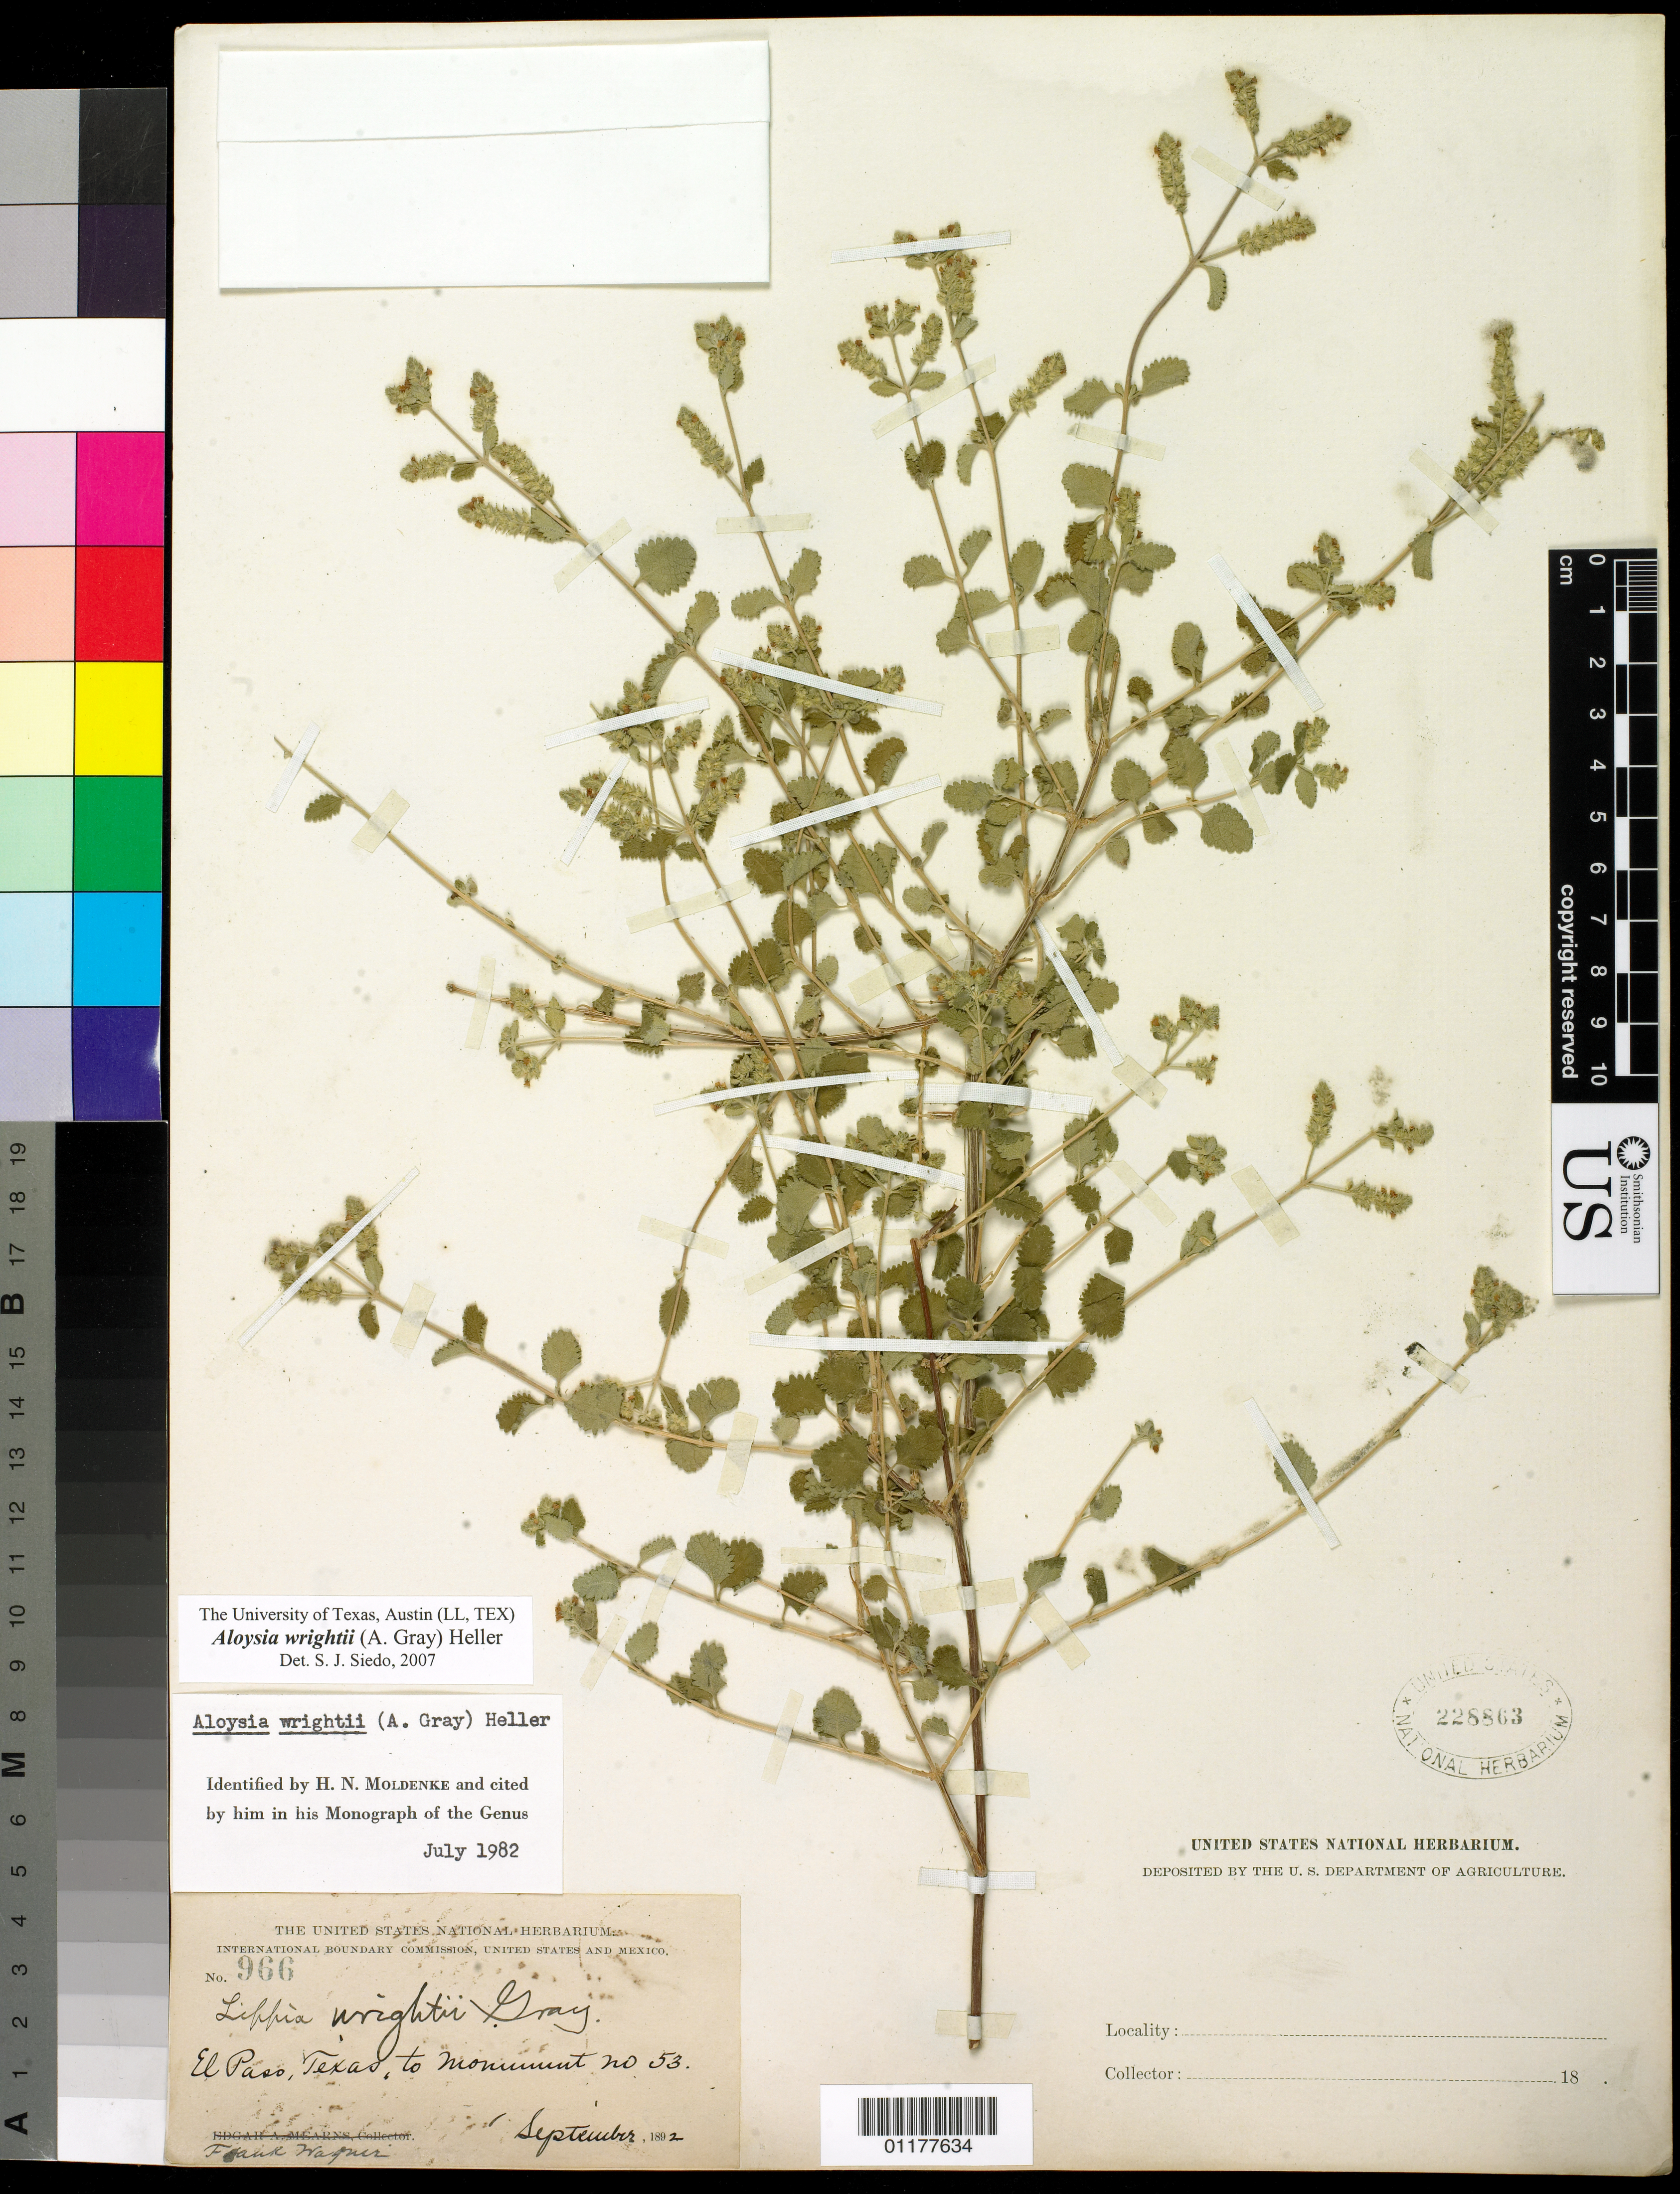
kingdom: Plantae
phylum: Tracheophyta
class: Magnoliopsida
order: Lamiales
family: Verbenaceae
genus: Aloysia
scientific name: Aloysia wrightii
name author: A. Heller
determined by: Siedo, S. J.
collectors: -- Wagner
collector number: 966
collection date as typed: Sep 1892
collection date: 1892-09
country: United States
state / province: Texas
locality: Monument 53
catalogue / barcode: US 228863